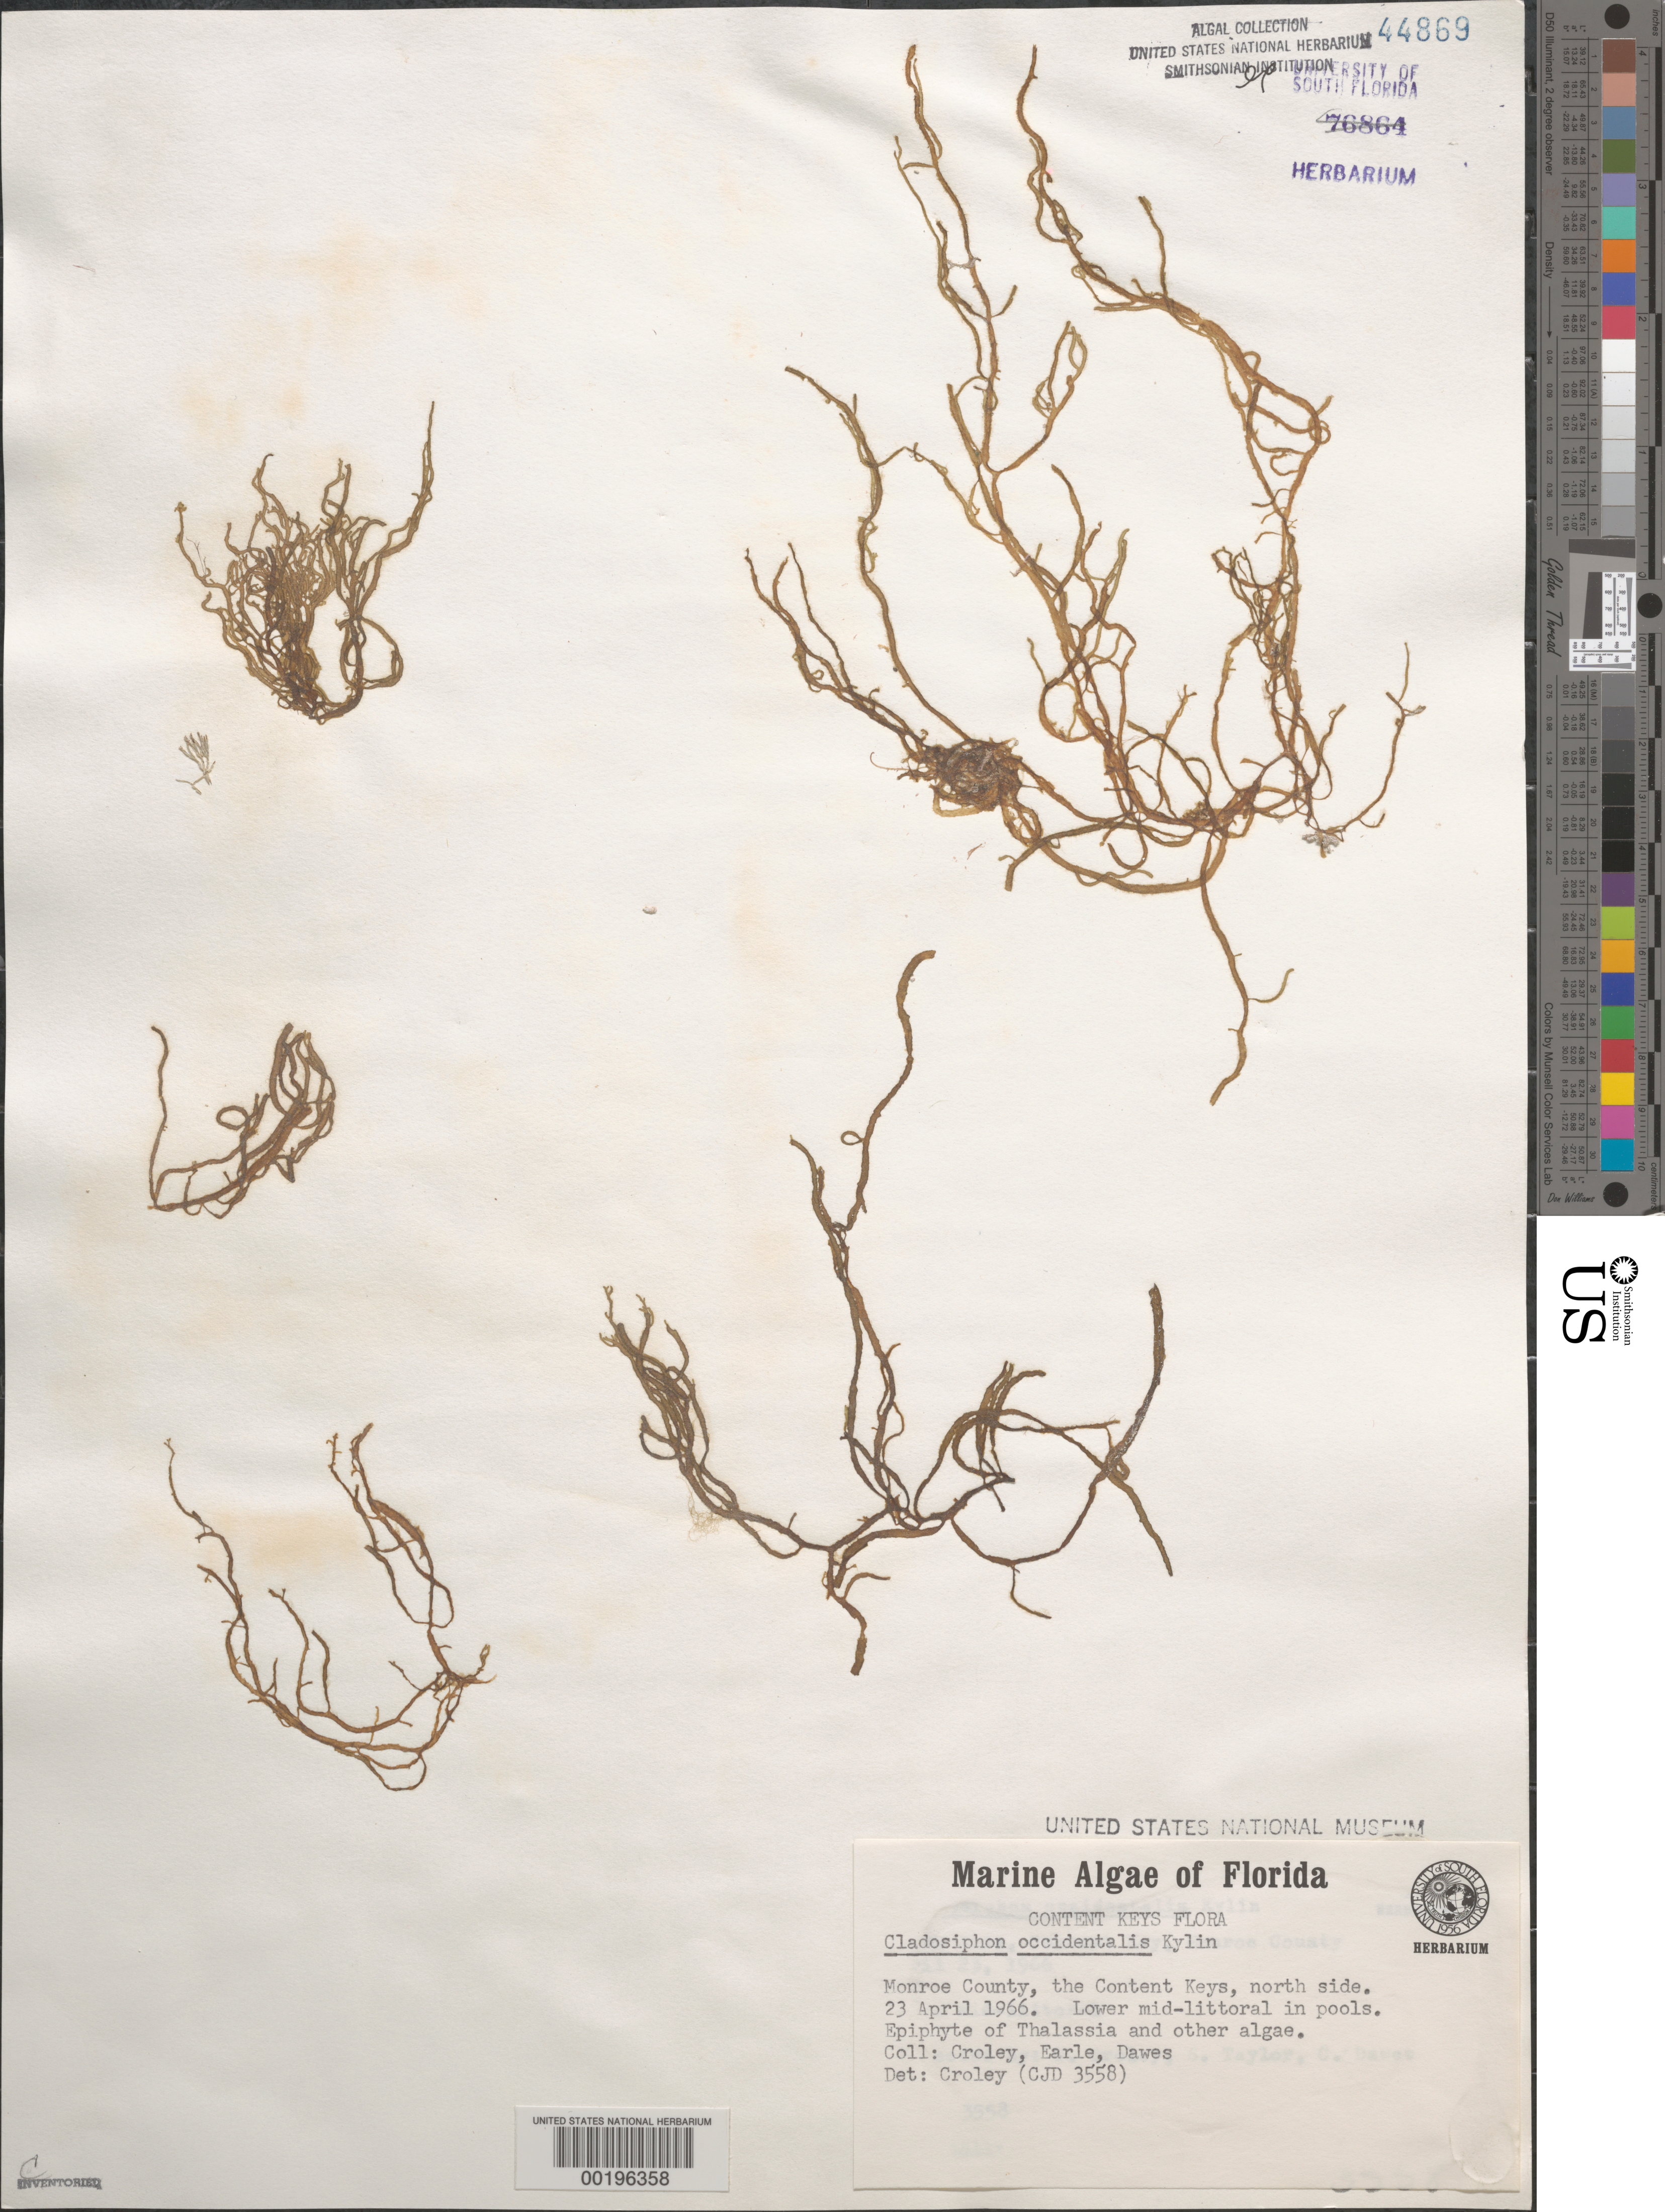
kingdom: Chromista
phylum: Ochrophyta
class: Phaeophyceae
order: Ectocarpales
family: Chordariaceae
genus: Cladosiphon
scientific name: Cladosiphon occidentalis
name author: Kylin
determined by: Croley, F. C.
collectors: F. C. Croley, S. A. Earle & C. Dawes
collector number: Cjd 3558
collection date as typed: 23 Apr 1966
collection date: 1966-04-23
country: United States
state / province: Florida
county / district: Monroe County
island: Content Keys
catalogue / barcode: US 44869